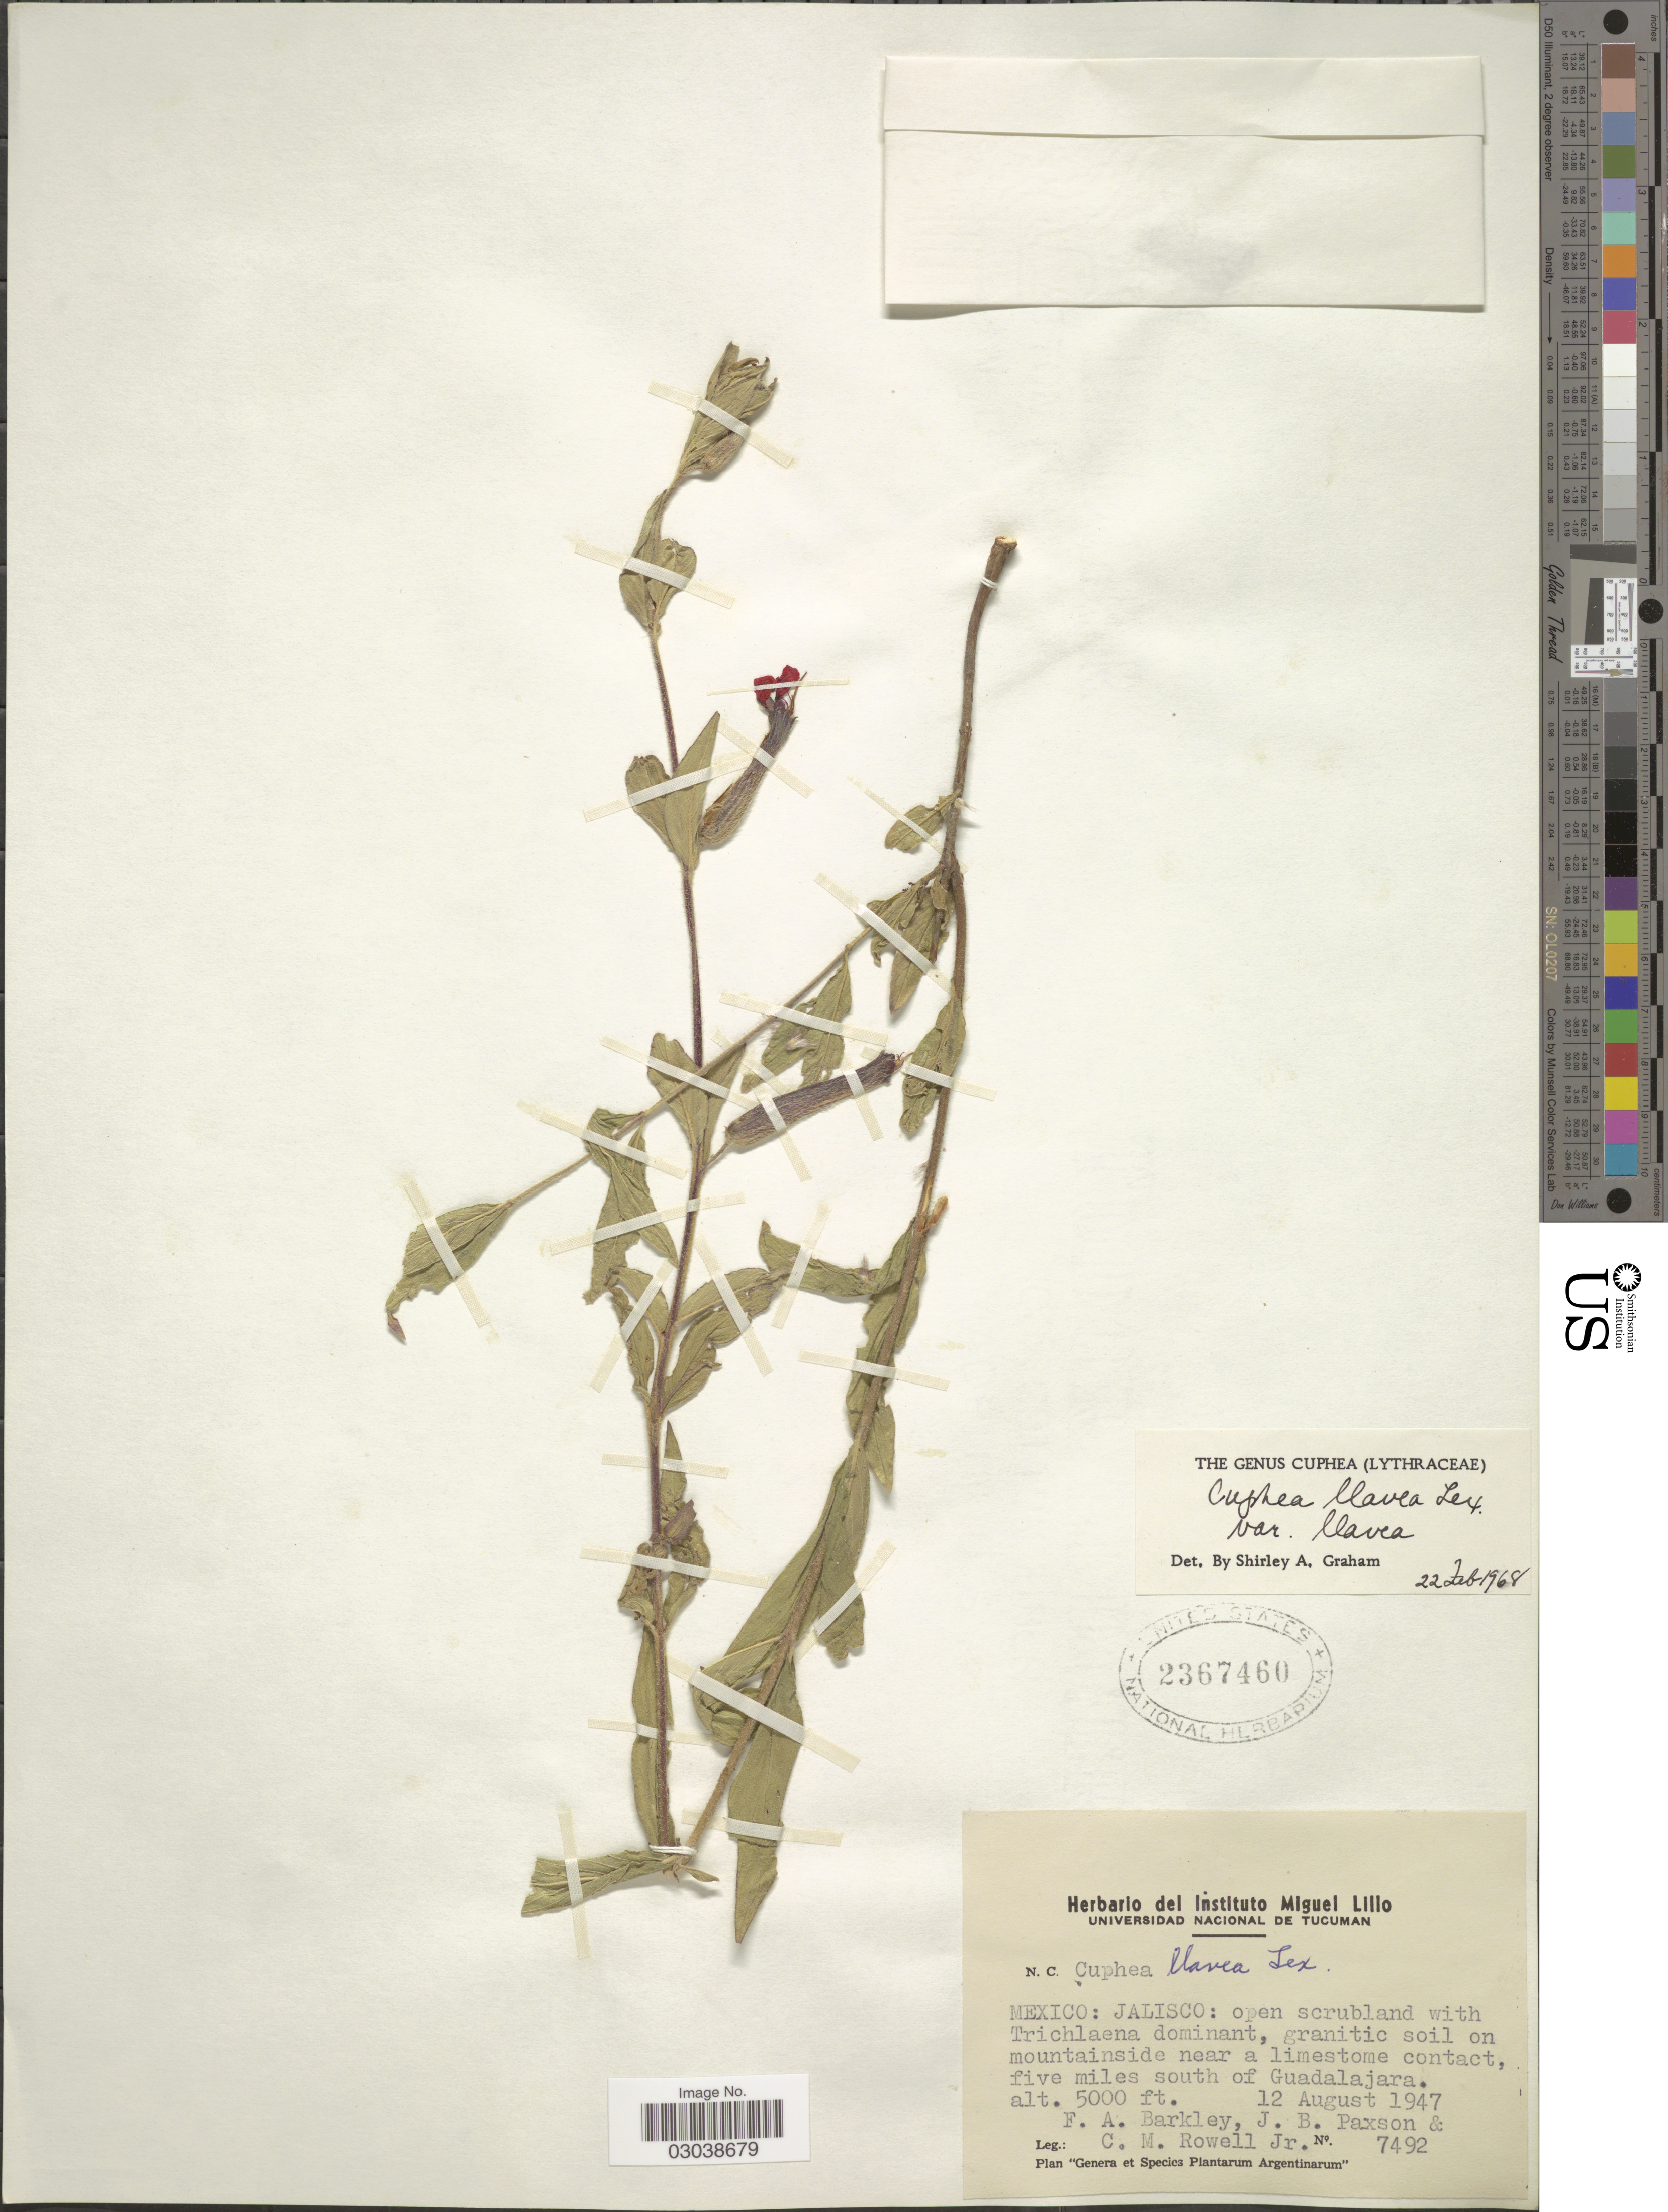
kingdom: Plantae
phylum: Tracheophyta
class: Magnoliopsida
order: Myrtales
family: Lythraceae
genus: Cuphea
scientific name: Cuphea llavea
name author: Lex.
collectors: F. A. Barkley, J. B. Paxson & C. M. Rowell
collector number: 7492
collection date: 1947-08-12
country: Mexico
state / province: Jalisco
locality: On mountainside near a limestone contact, five miles south of Guadalajara.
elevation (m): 1524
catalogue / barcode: US 2367460